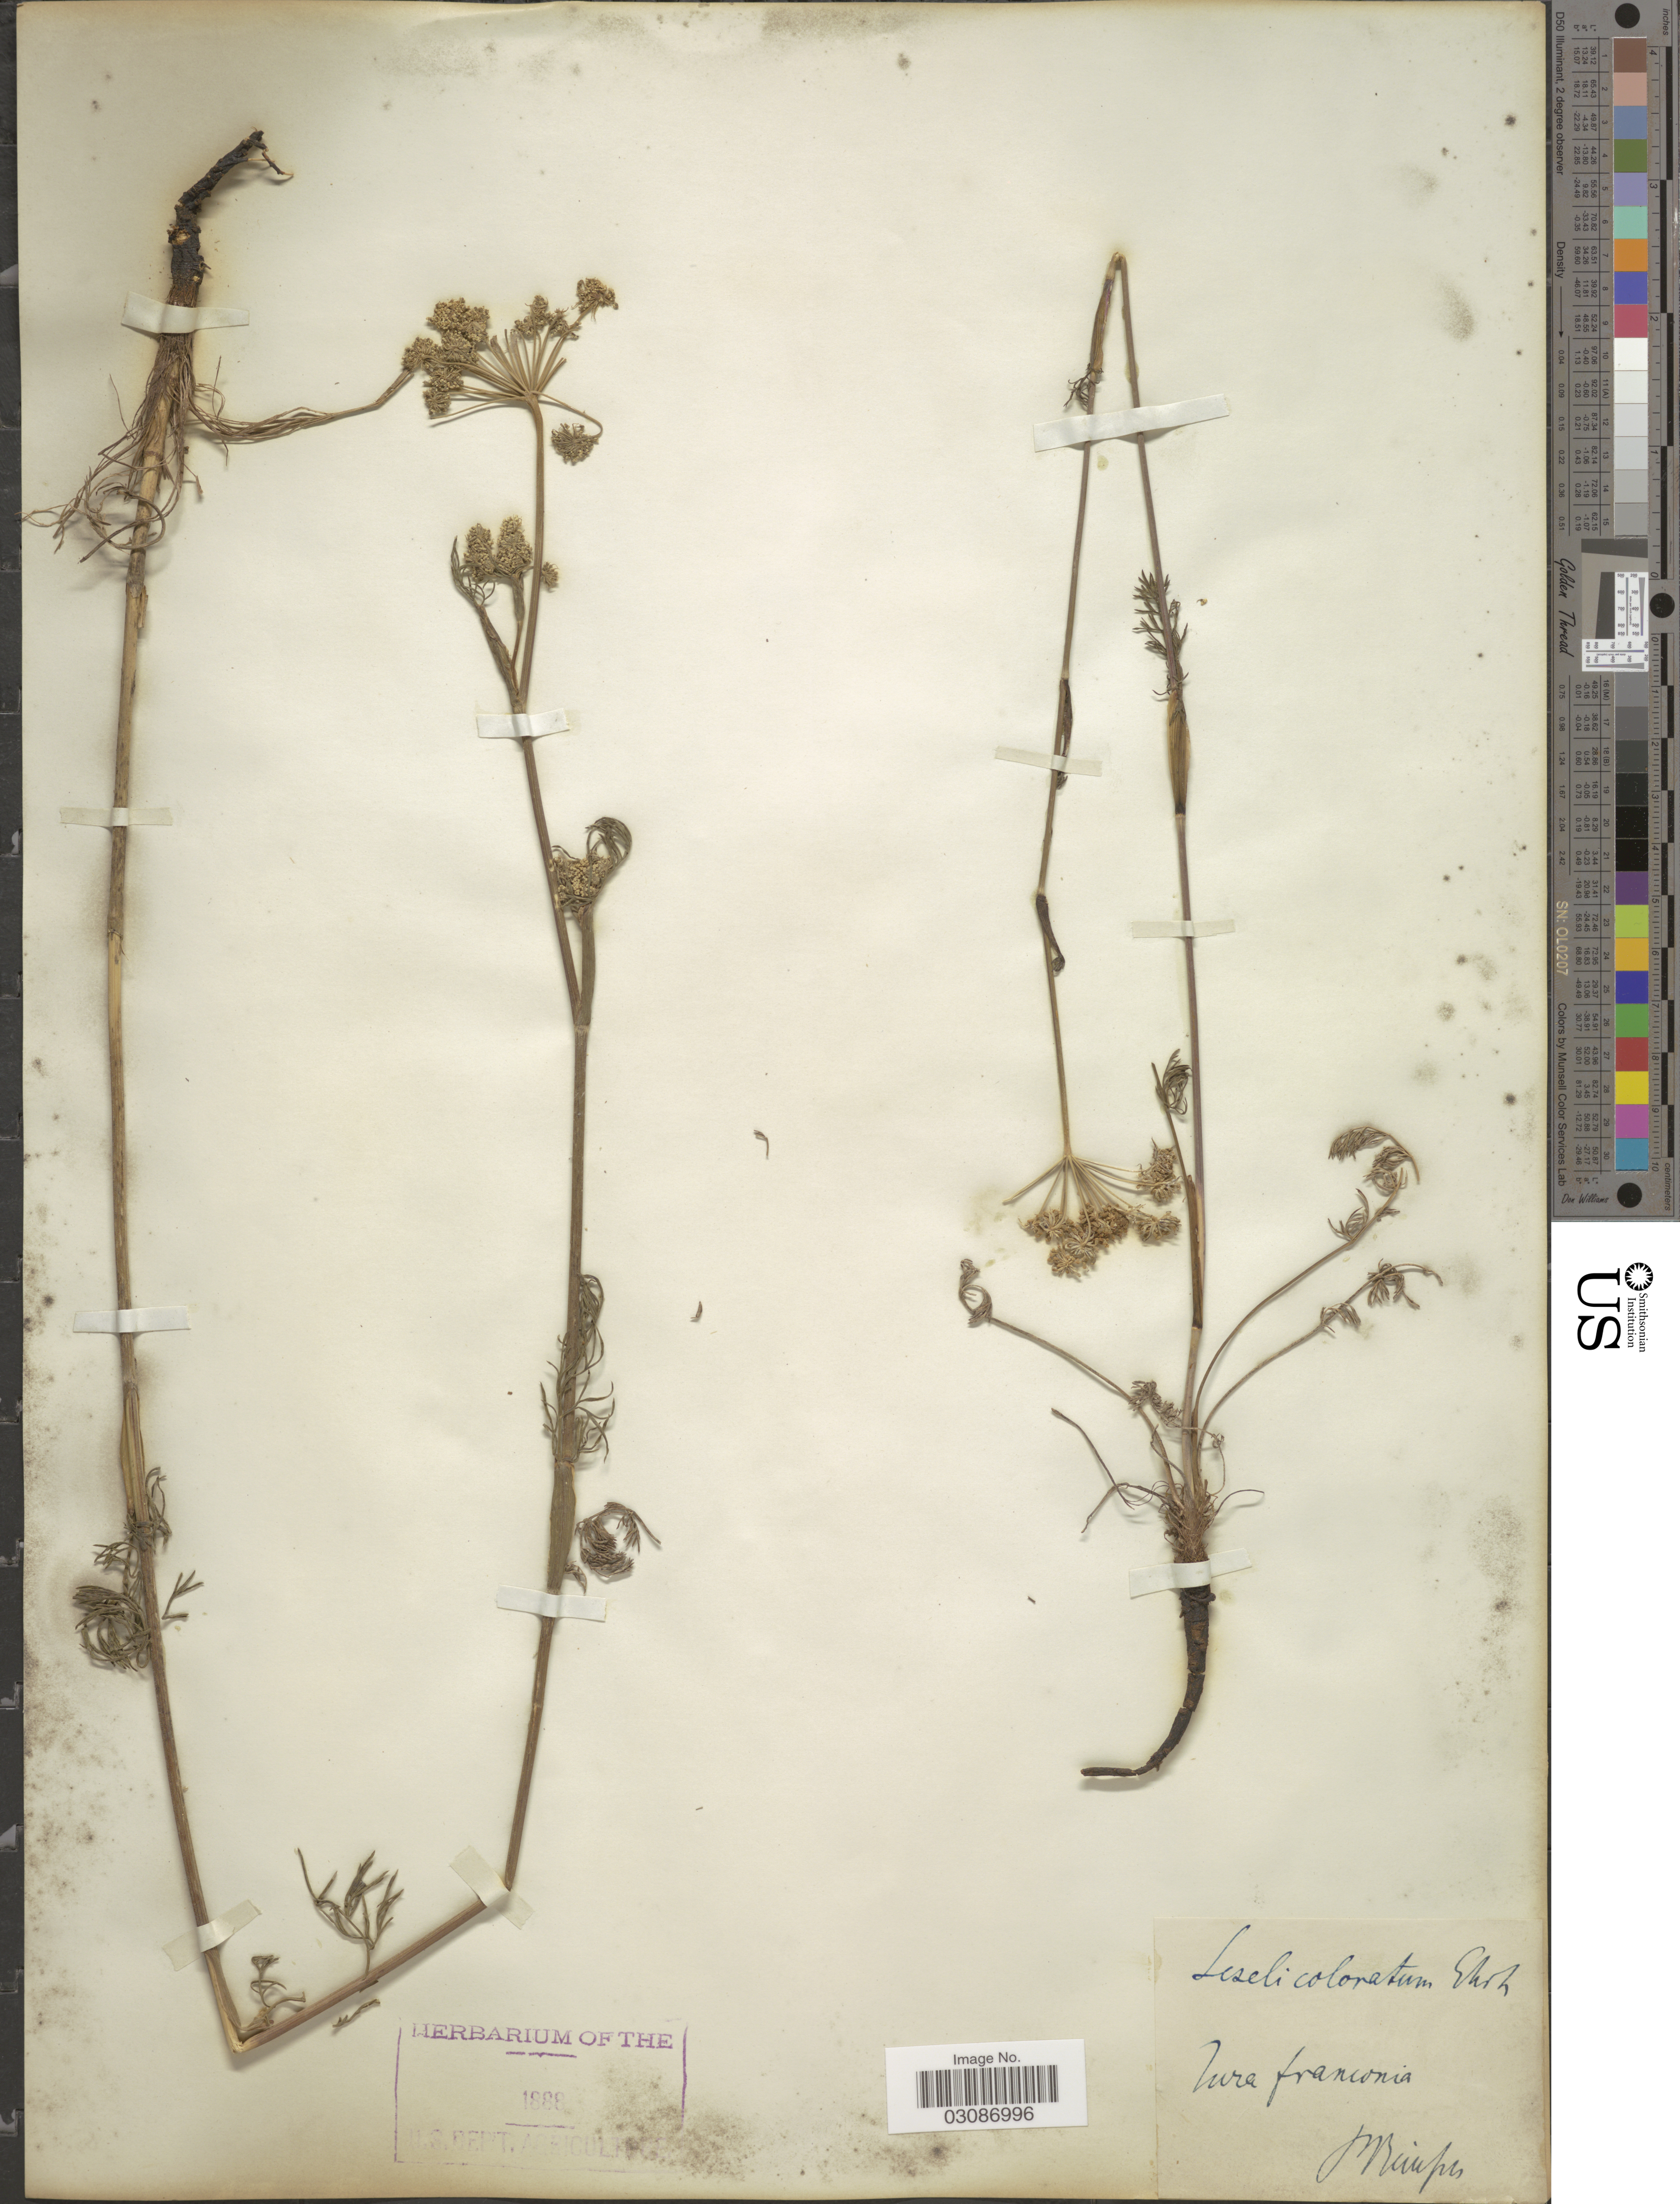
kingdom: Plantae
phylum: Tracheophyta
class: Magnoliopsida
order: Apiales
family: Apiaceae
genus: Seseli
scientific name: Seseli coloratum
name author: Ehrh.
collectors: P. Reinsch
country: Germany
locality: Jura franconia.